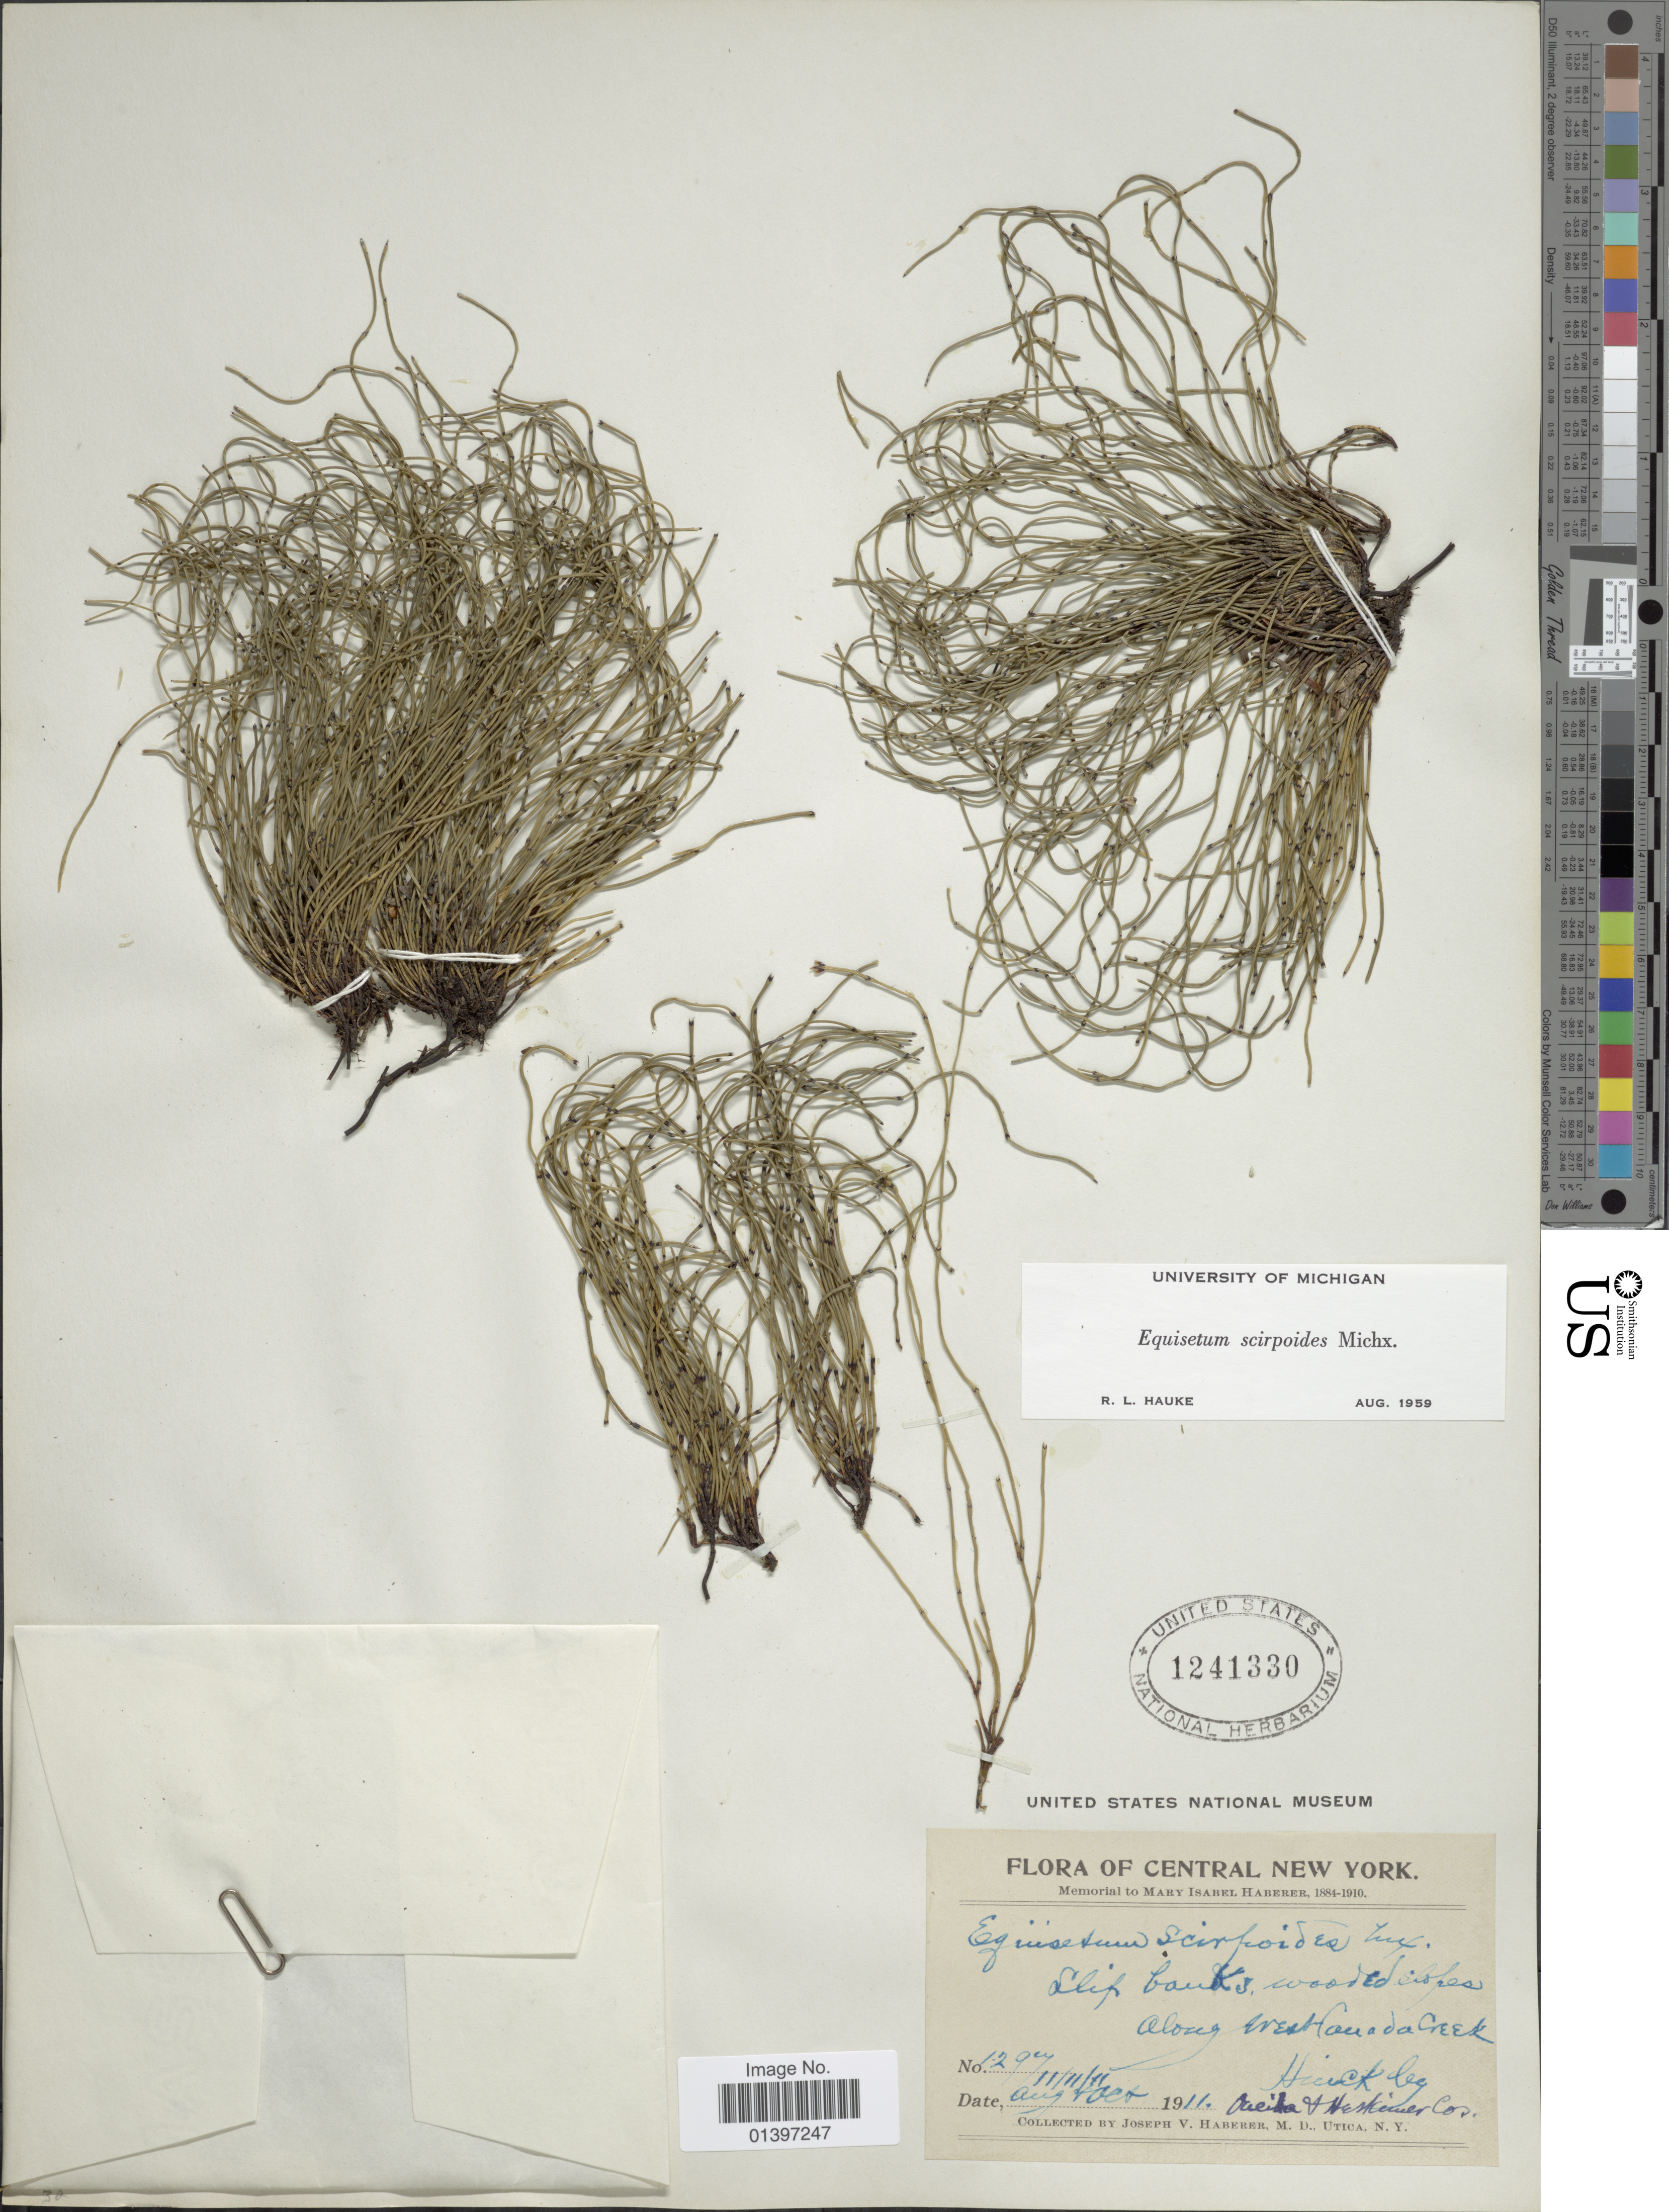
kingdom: Plantae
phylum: Tracheophyta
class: Polypodiopsida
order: Equisetales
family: Equisetaceae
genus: Equisetum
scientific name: Equisetum scirpoides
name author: Michx.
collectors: J. V. Haberer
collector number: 1297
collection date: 1911-08/1911-10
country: United States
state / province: New York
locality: Slip banks wooded slopes, Along west Canada Creek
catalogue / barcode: US 1241330